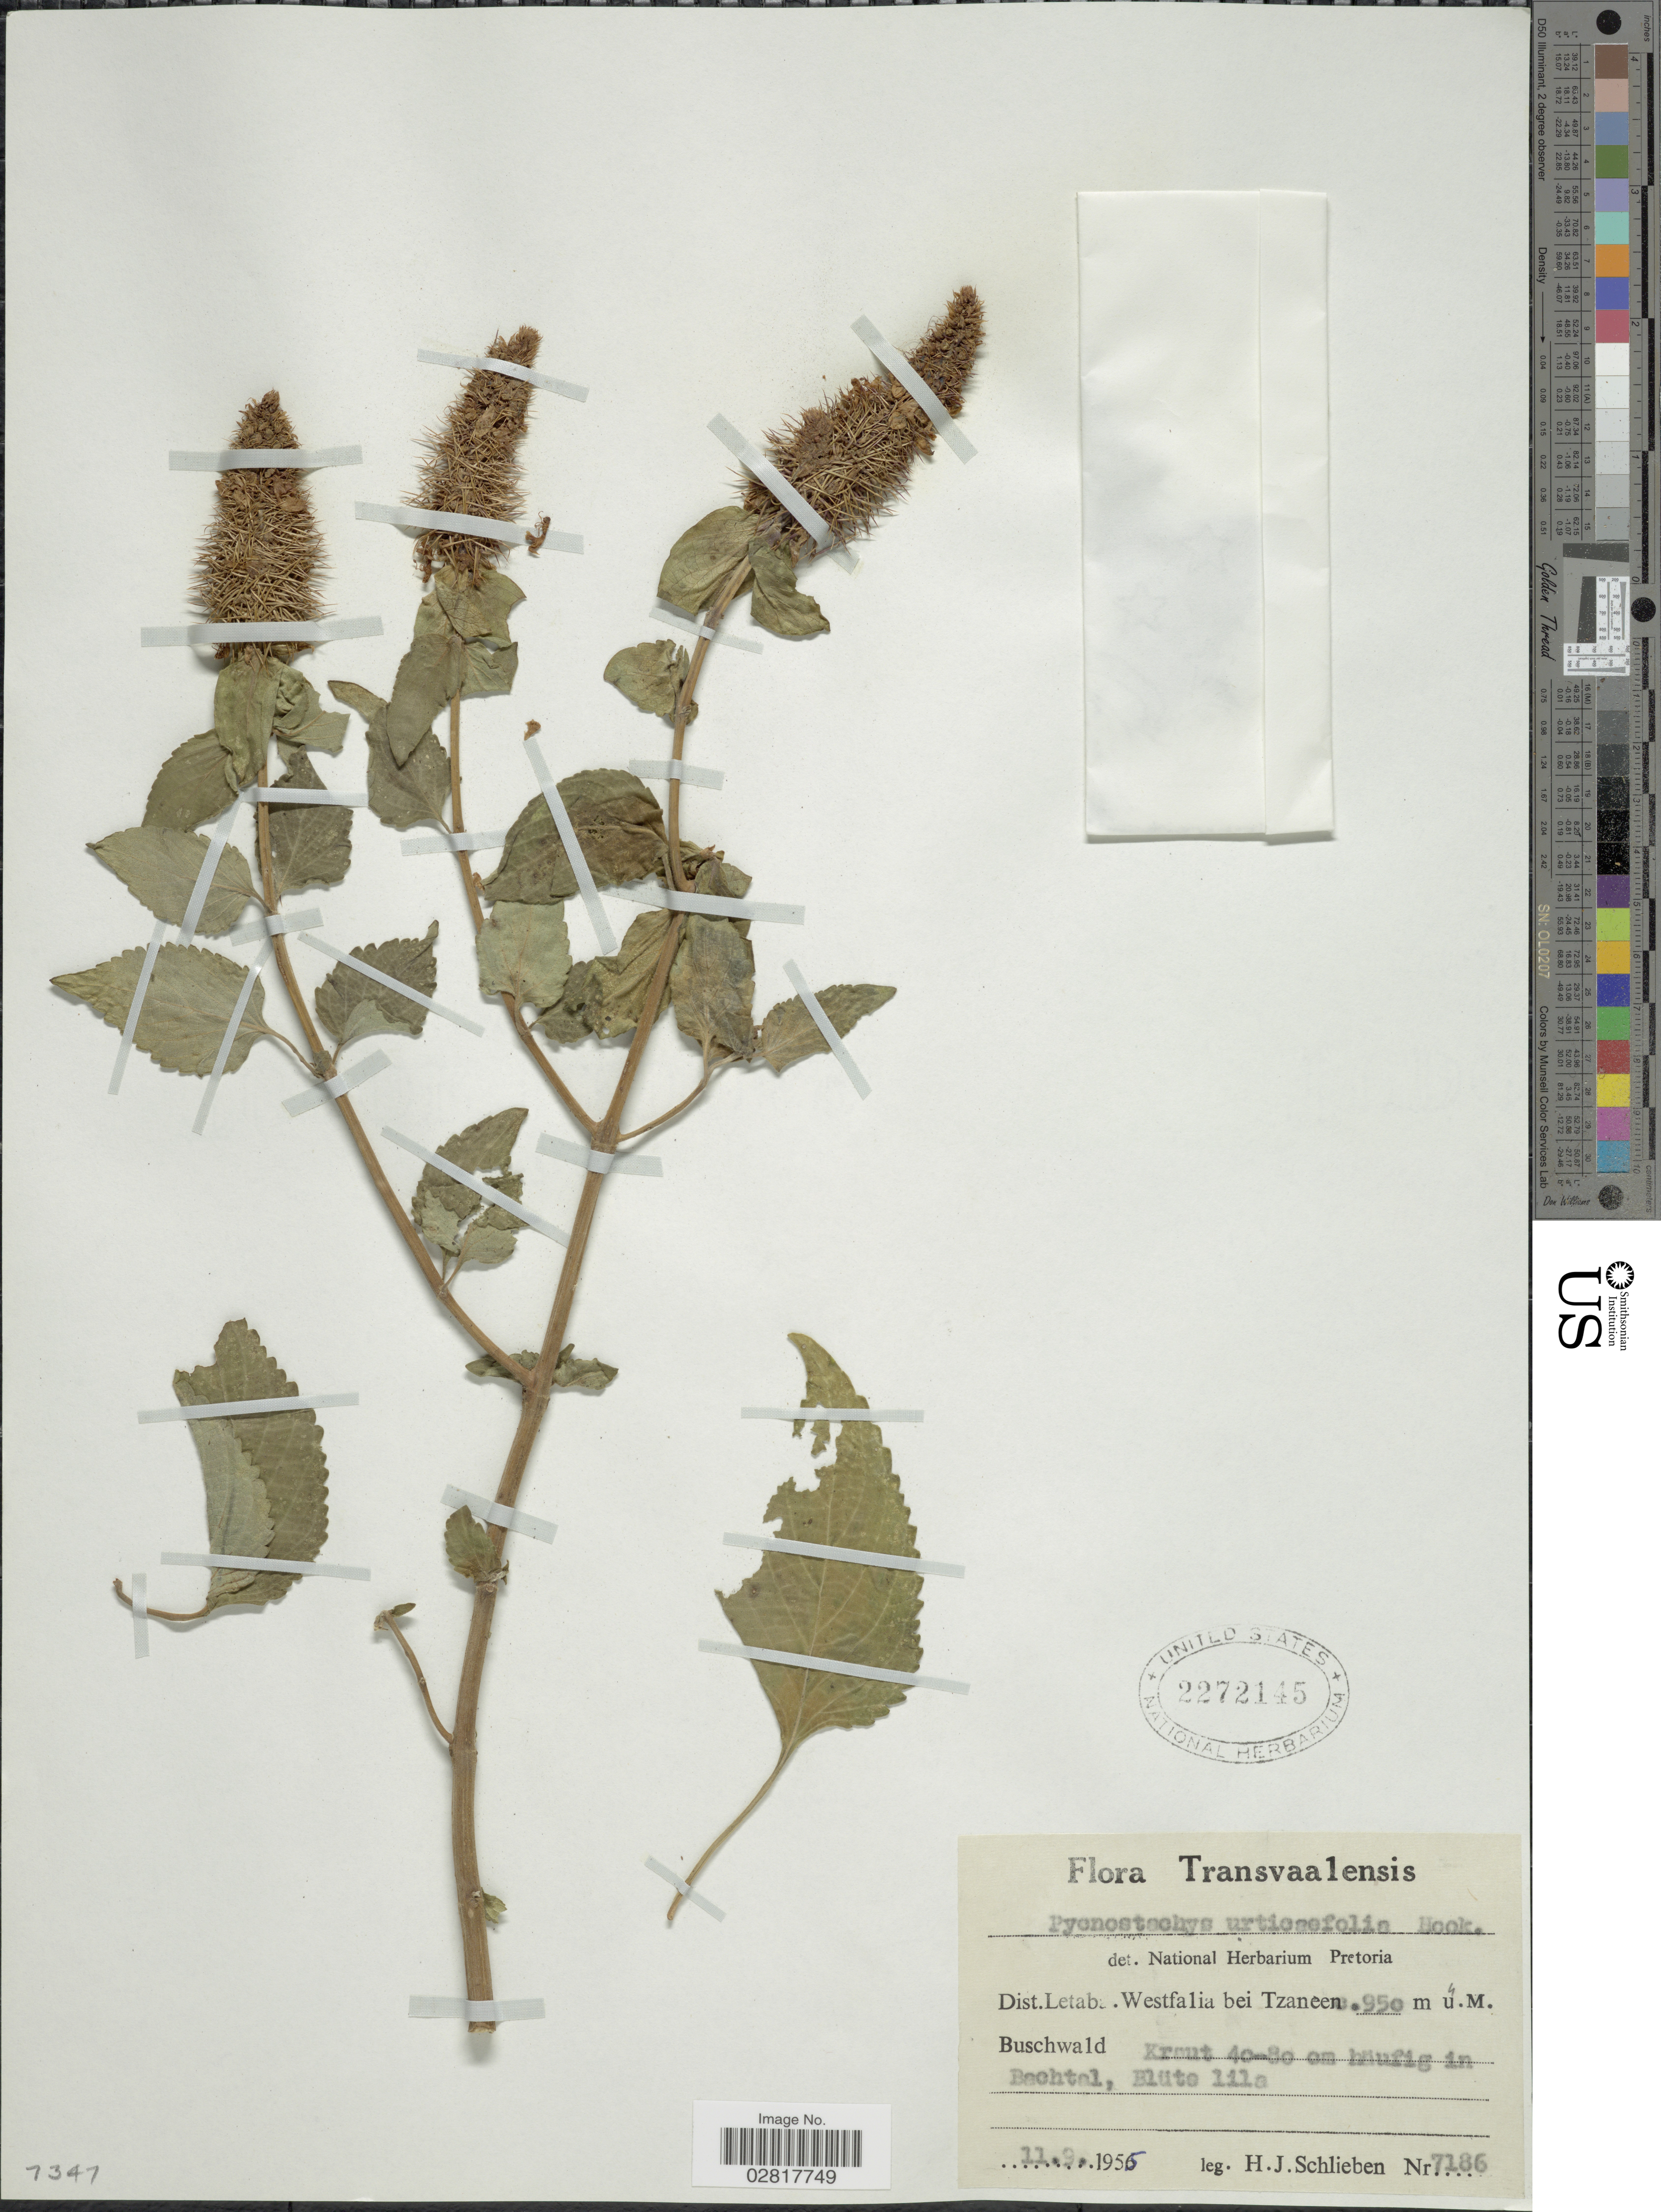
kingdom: Plantae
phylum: Tracheophyta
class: Magnoliopsida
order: Lamiales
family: Lamiaceae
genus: Pycnostachys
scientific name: Pycnostachys urticifolia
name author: Hook.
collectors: H. J. Schlieben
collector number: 7186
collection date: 1956-03-11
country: South Africa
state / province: Limpopo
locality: Transvaalensis. Dist. Letaba. Westfalia bei Tzaneen. Buschwald.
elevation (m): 950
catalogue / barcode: US 2272145